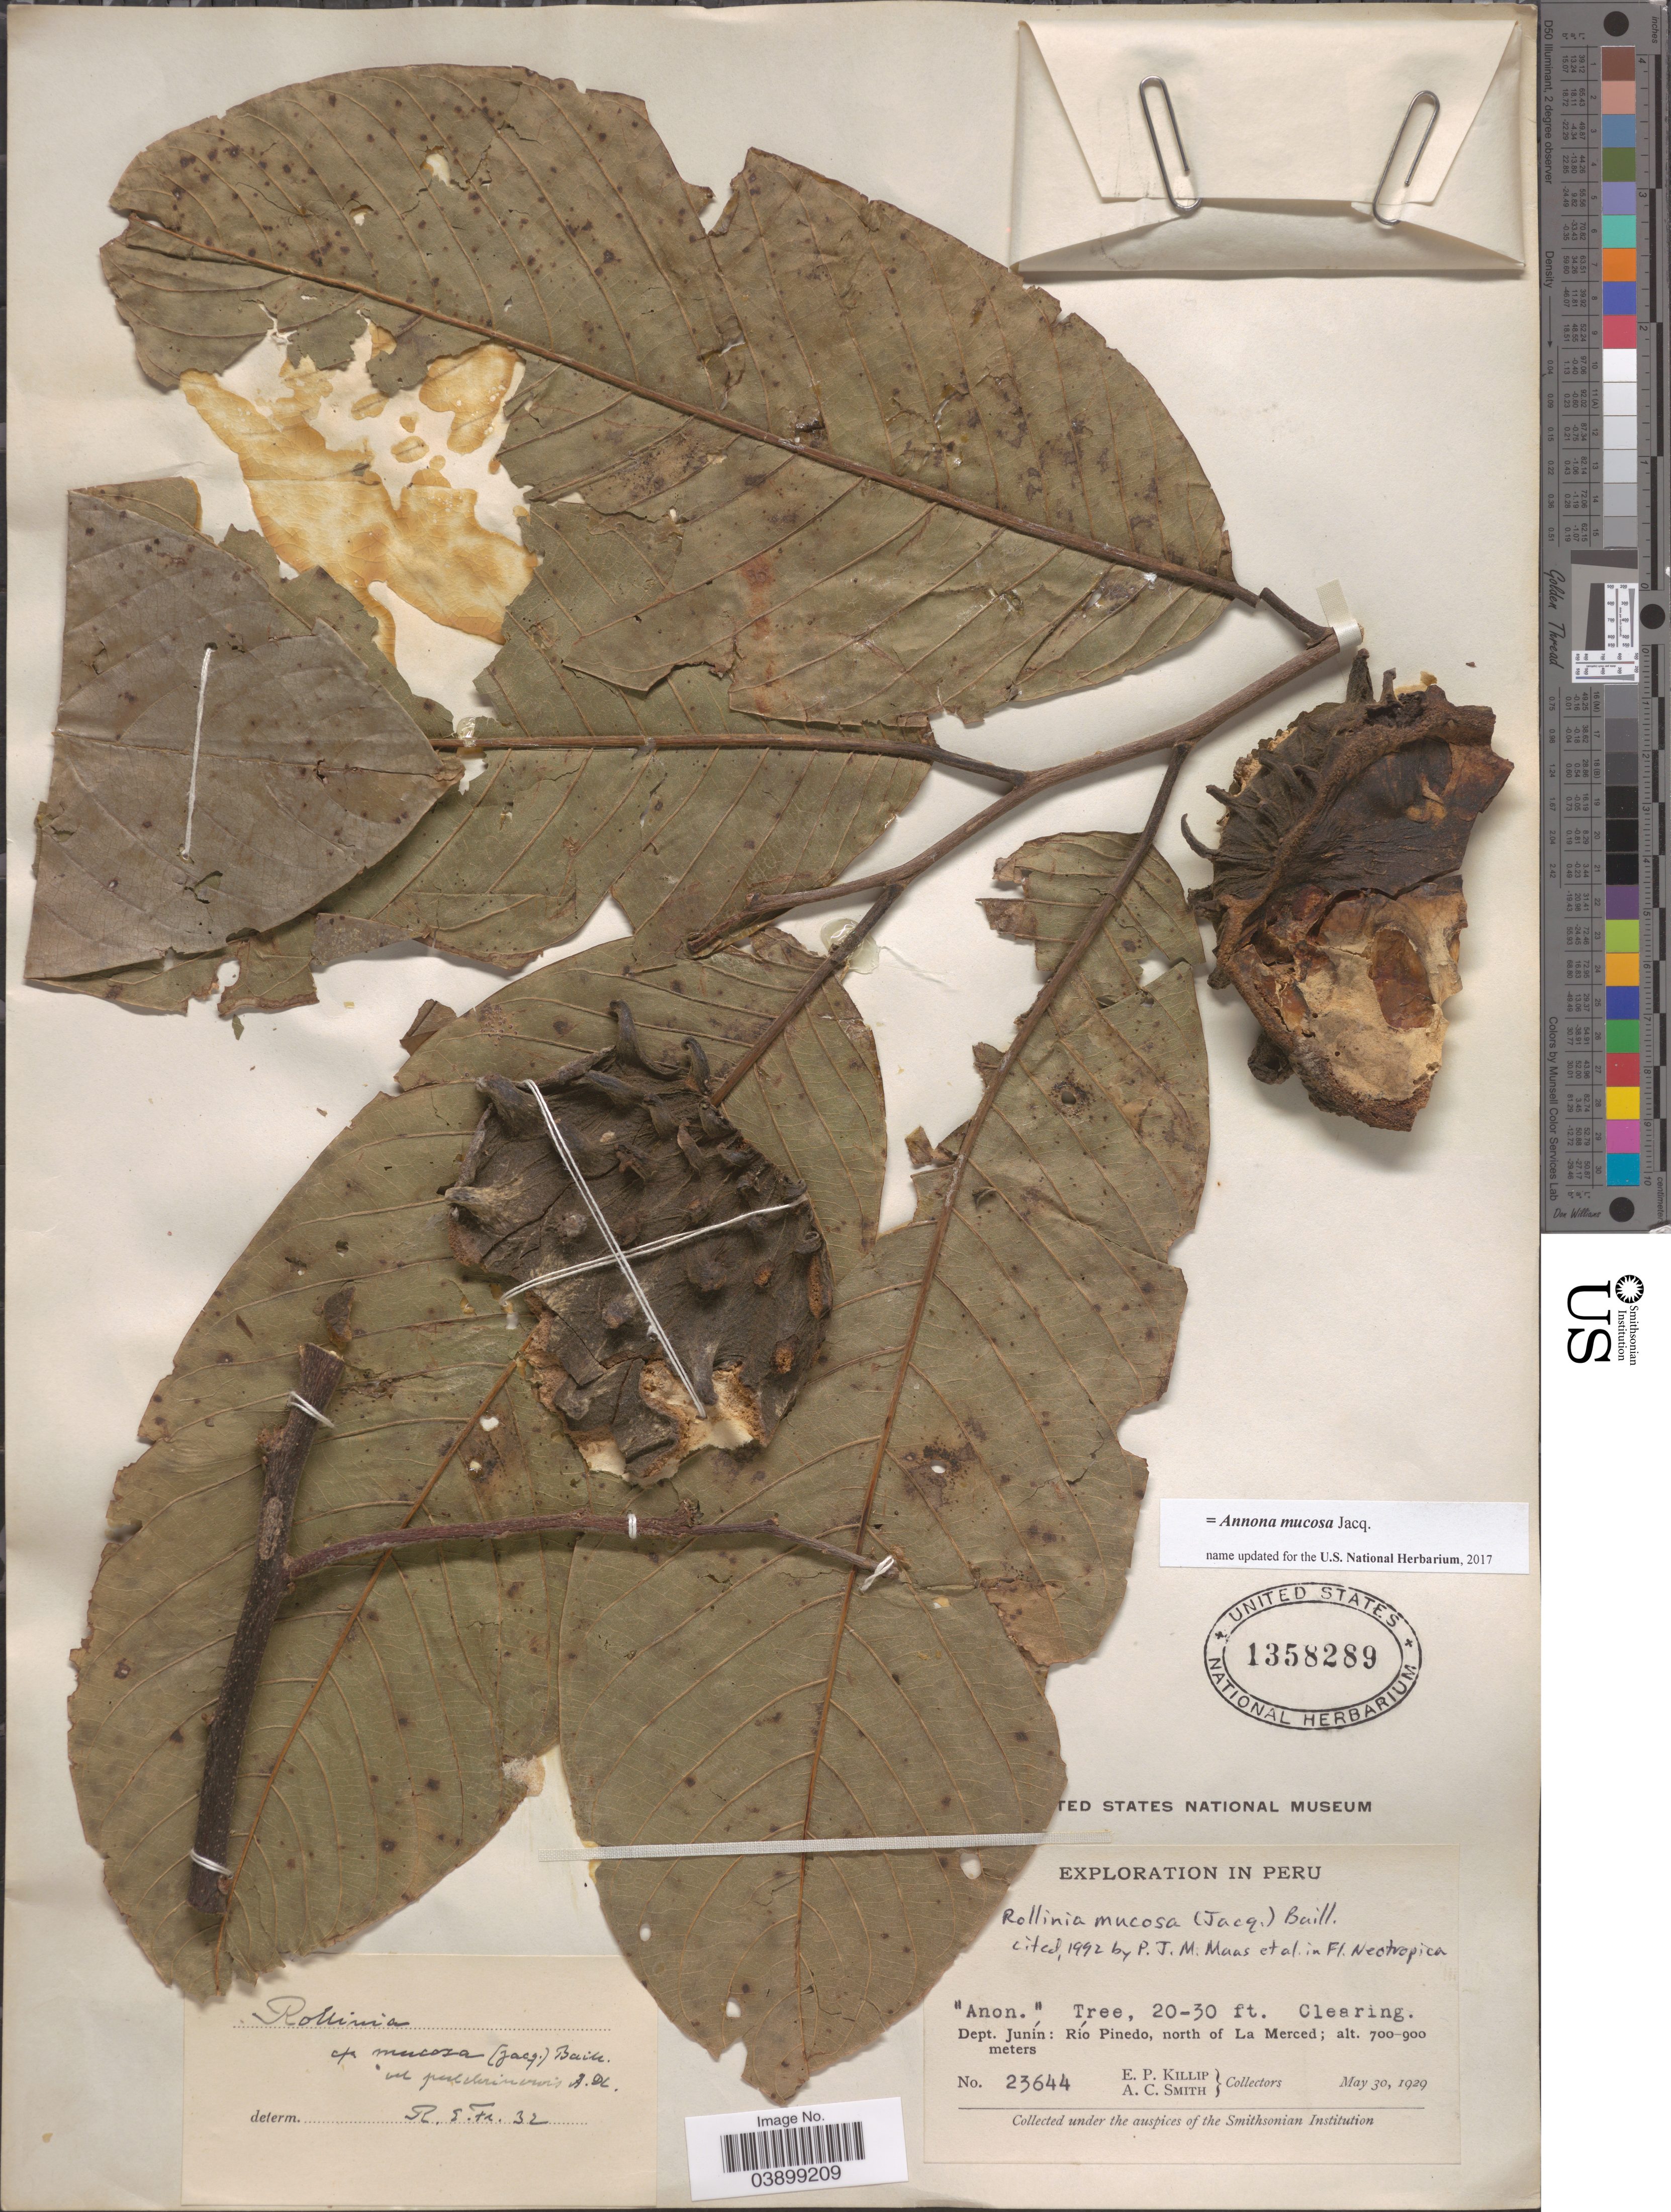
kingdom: Plantae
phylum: Tracheophyta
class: Magnoliopsida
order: Magnoliales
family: Annonaceae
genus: Annona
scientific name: Annona mucosa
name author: Jacq.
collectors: E. P. Killip & A. C. Smith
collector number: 23644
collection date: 1929-05-30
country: Peru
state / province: Junín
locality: Dept. Junín: Río Pinedo, north of La Merced.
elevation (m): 700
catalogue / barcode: US 1358289